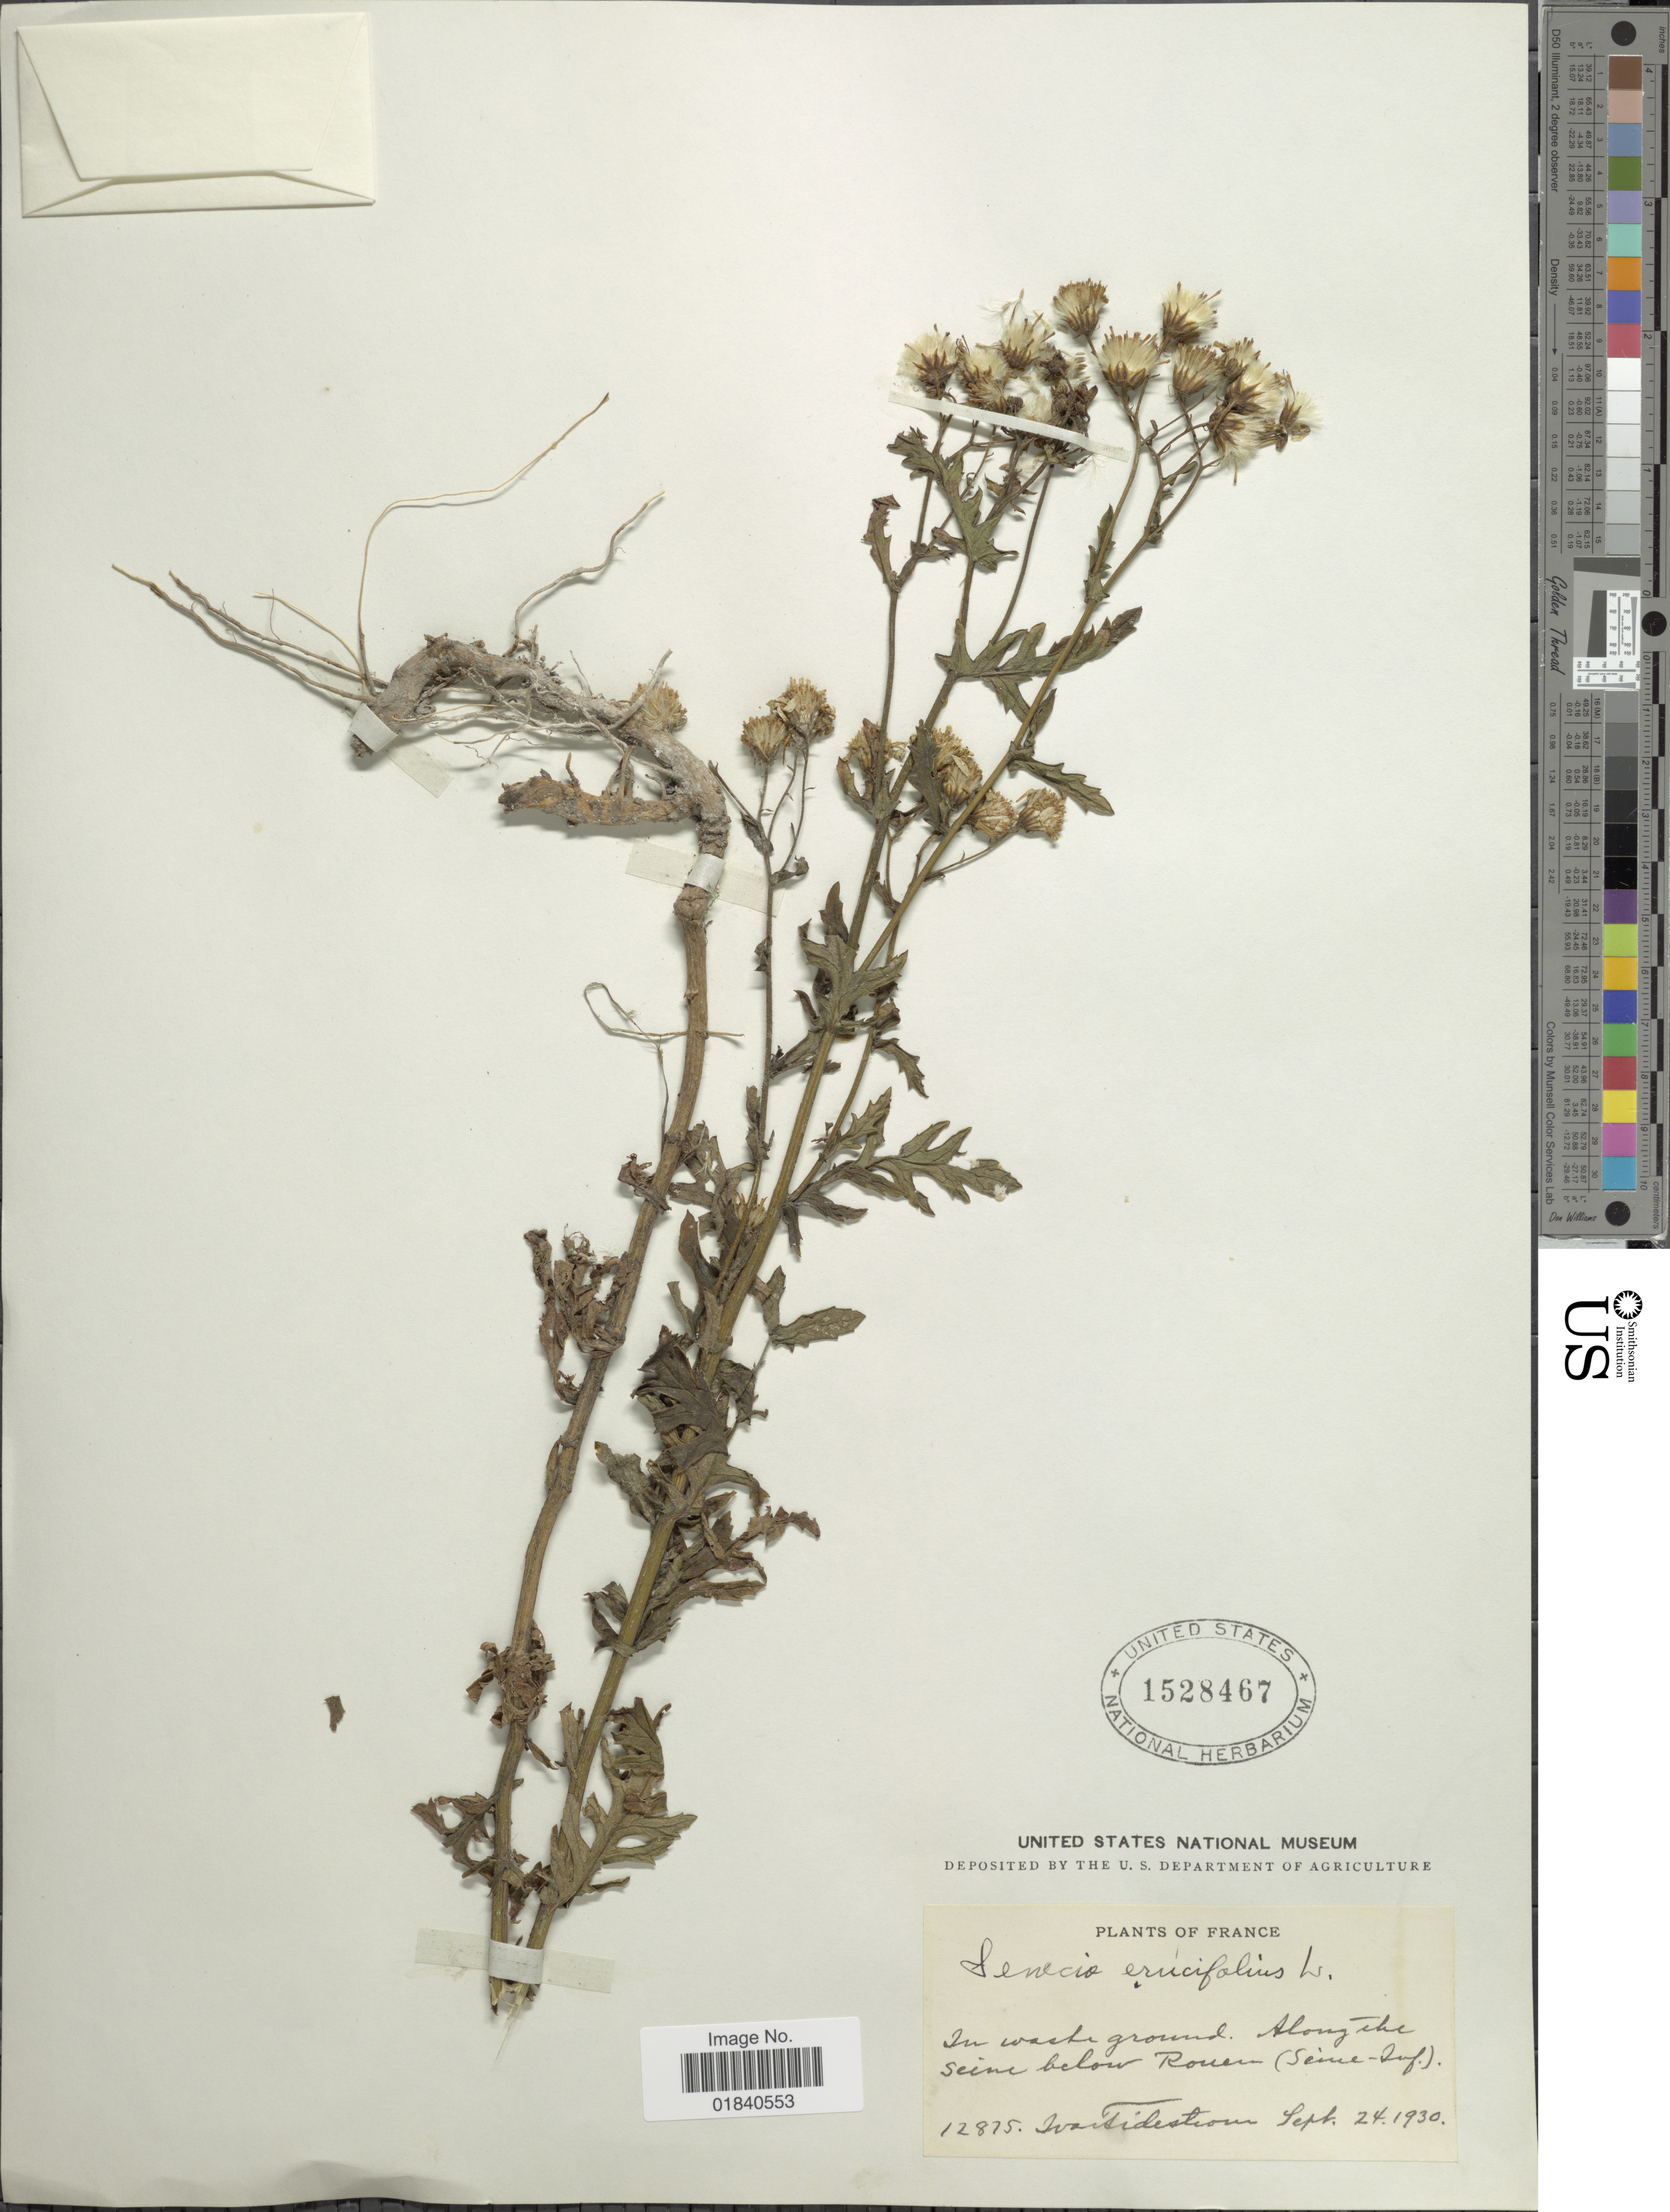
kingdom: Plantae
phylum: Tracheophyta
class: Magnoliopsida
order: Asterales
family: Asteraceae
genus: Jacobaea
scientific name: Jacobaea erucifolia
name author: (L.) G. Gaertn. et al.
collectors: I. F. Tidestrom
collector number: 12875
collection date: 1930-09-24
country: France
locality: Along the Seine below Rouen (Seine-Inf.)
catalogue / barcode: US 1528467